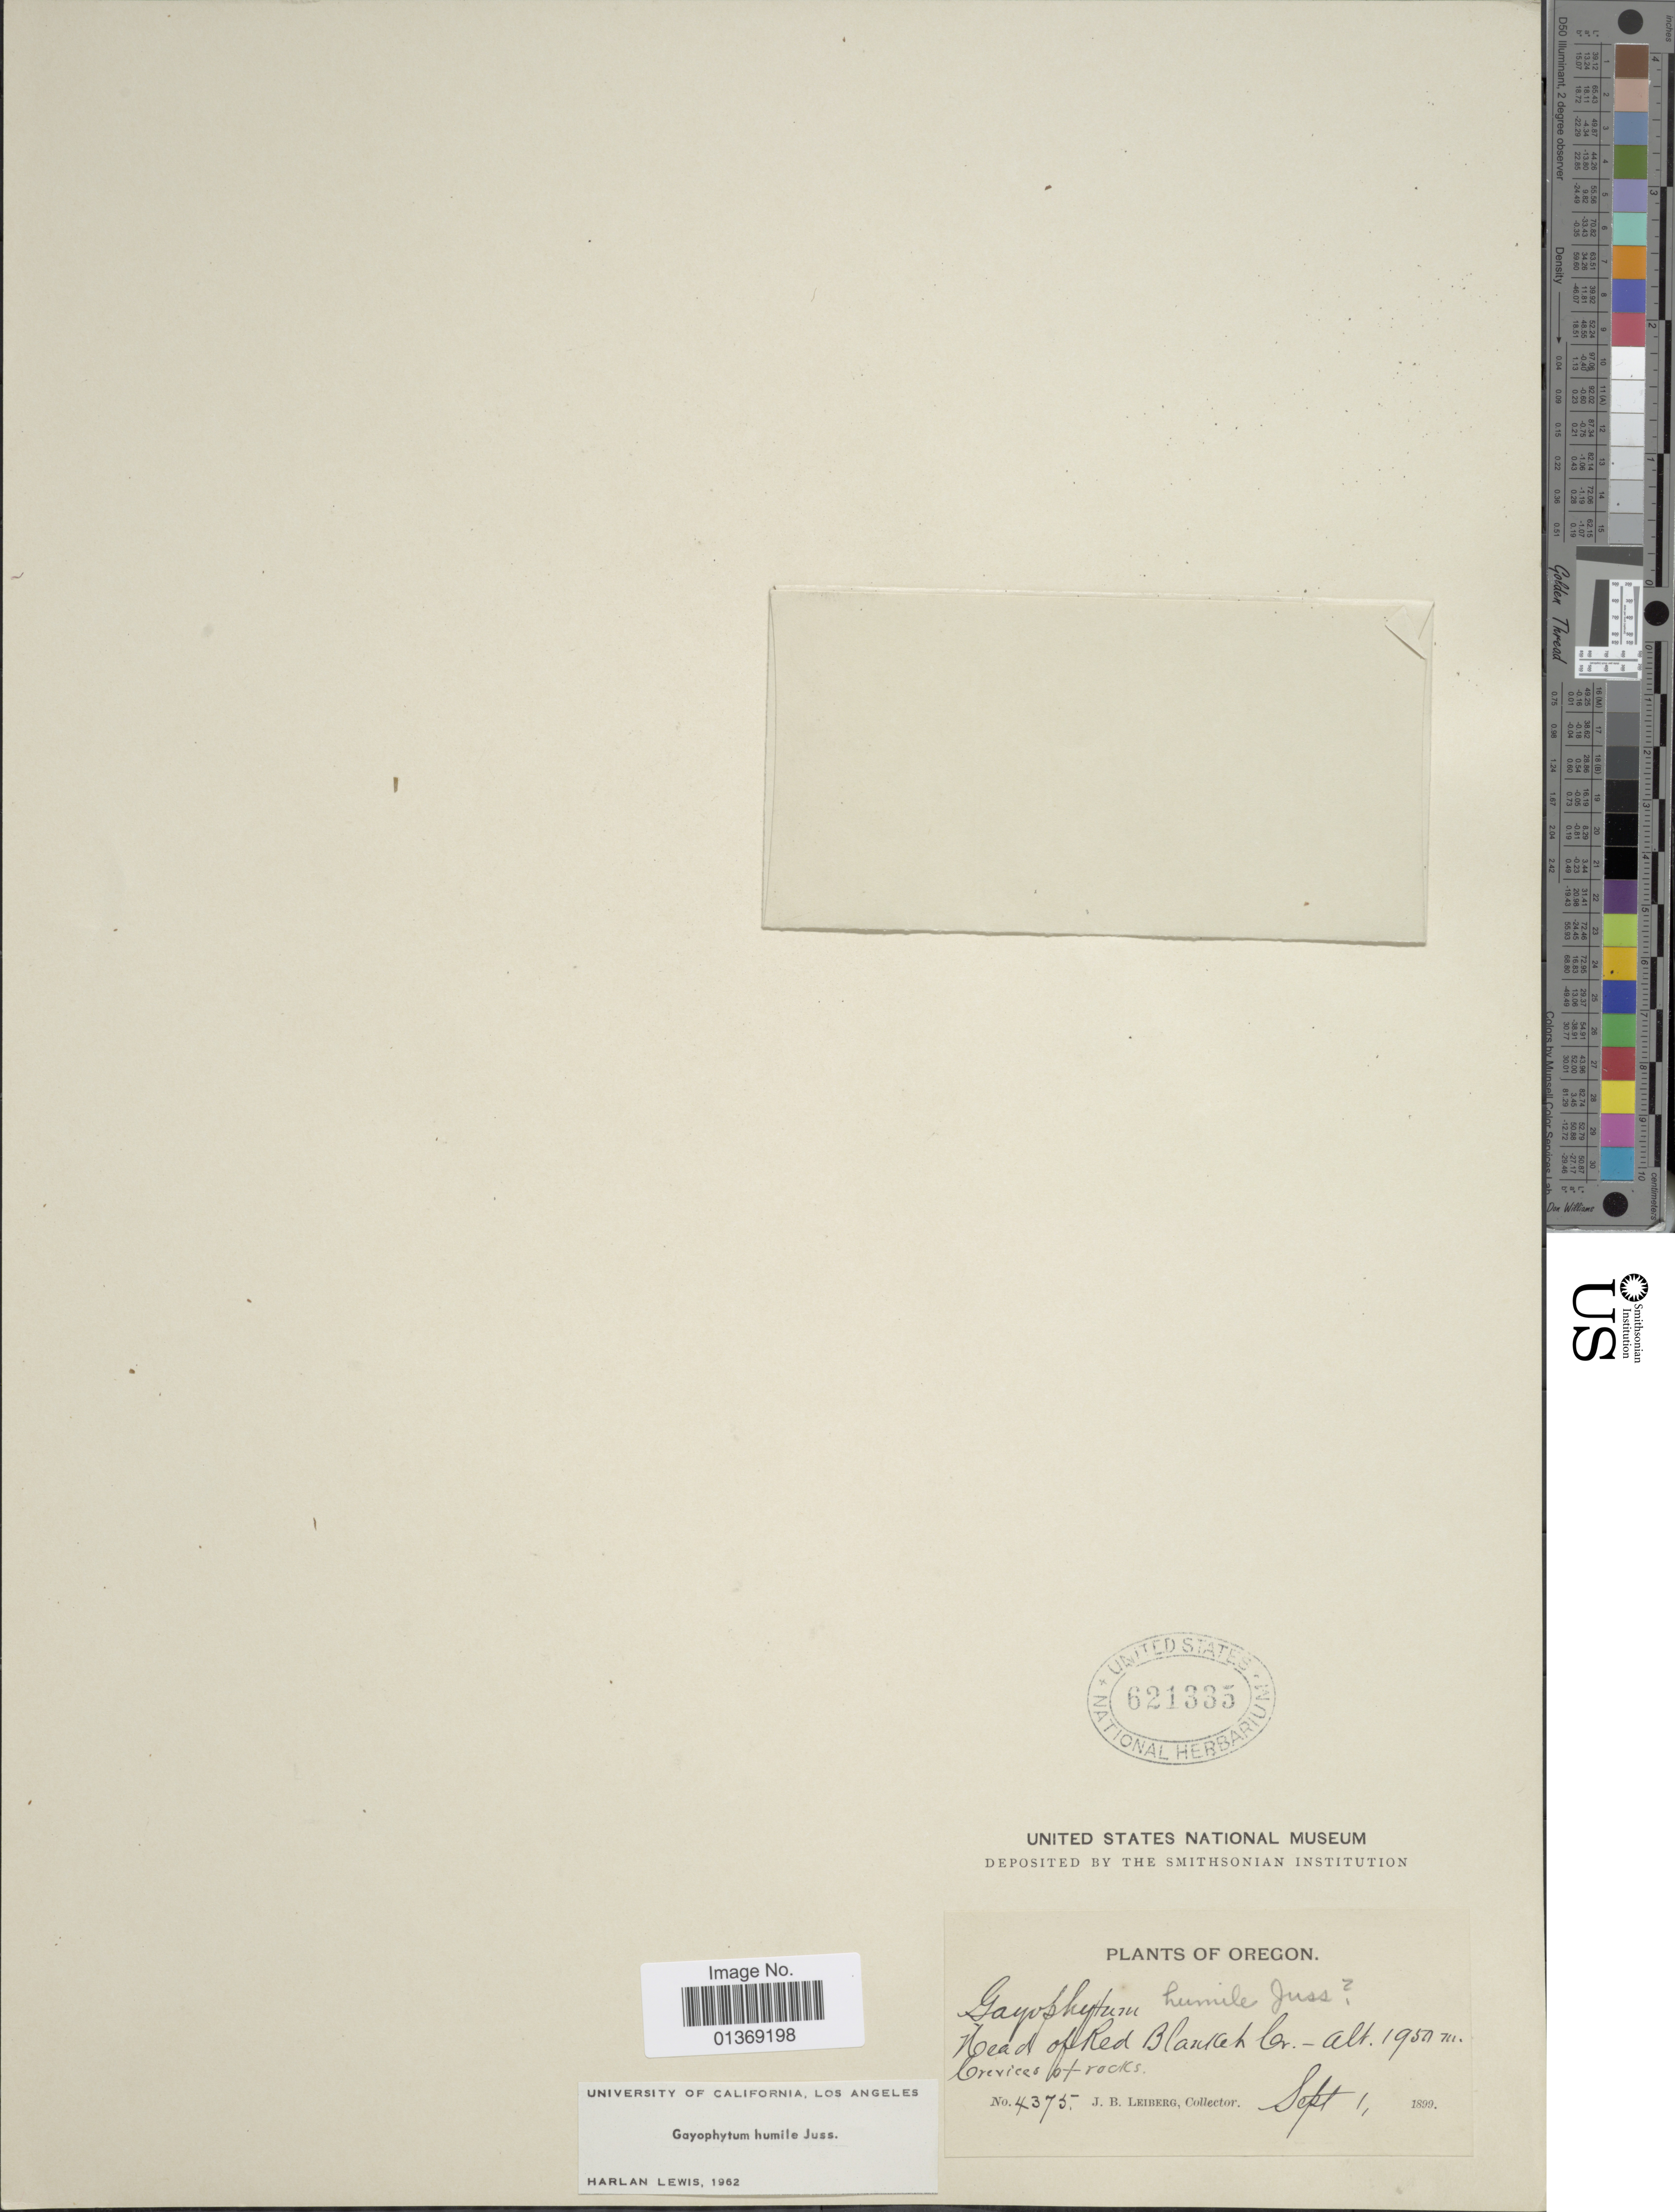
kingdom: Plantae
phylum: Tracheophyta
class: Magnoliopsida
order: Myrtales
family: Onagraceae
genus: Gayophytum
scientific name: Gayophytum humile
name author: A. Juss.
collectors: J. B. Leiberg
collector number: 4375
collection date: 1899-09-01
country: United States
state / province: Oregon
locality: Head of Red Blanket Cr.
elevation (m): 1950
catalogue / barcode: US 621335